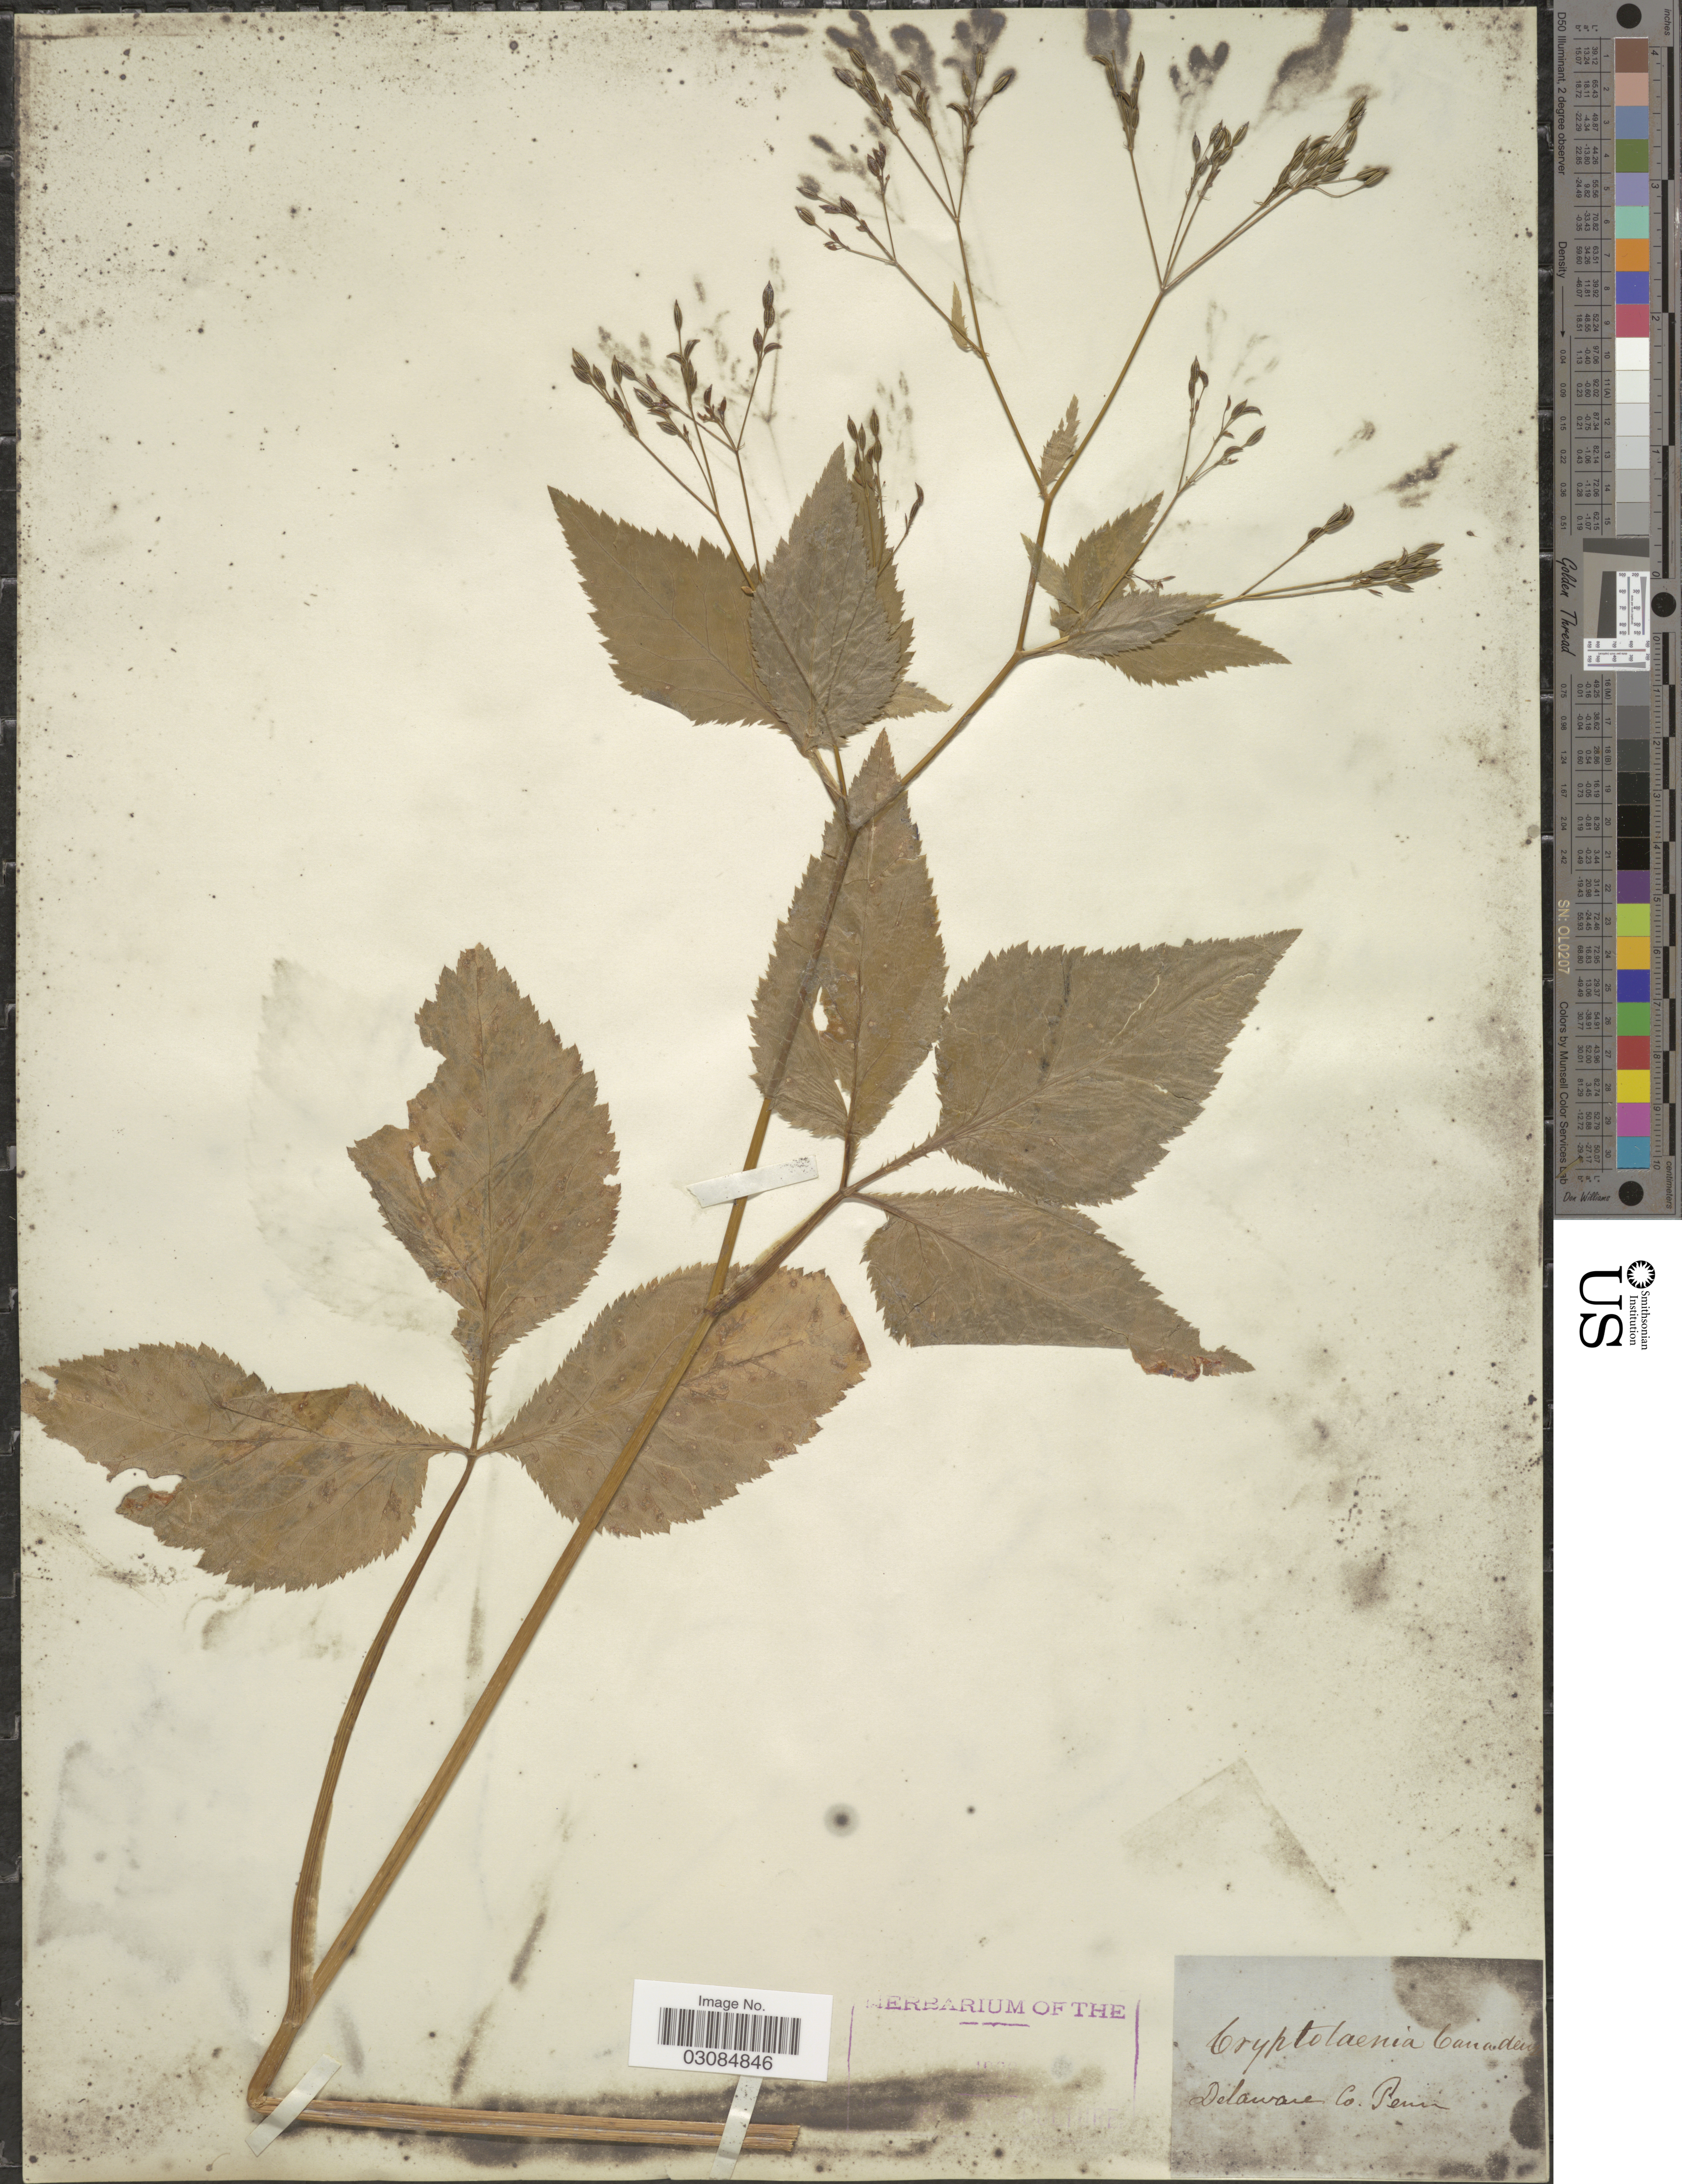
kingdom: Plantae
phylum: Tracheophyta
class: Magnoliopsida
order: Apiales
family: Apiaceae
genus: Cryptotaenia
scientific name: Cryptotaenia canadensis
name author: (L.) DC.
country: United States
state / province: Pennsylvania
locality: Delaware Co.